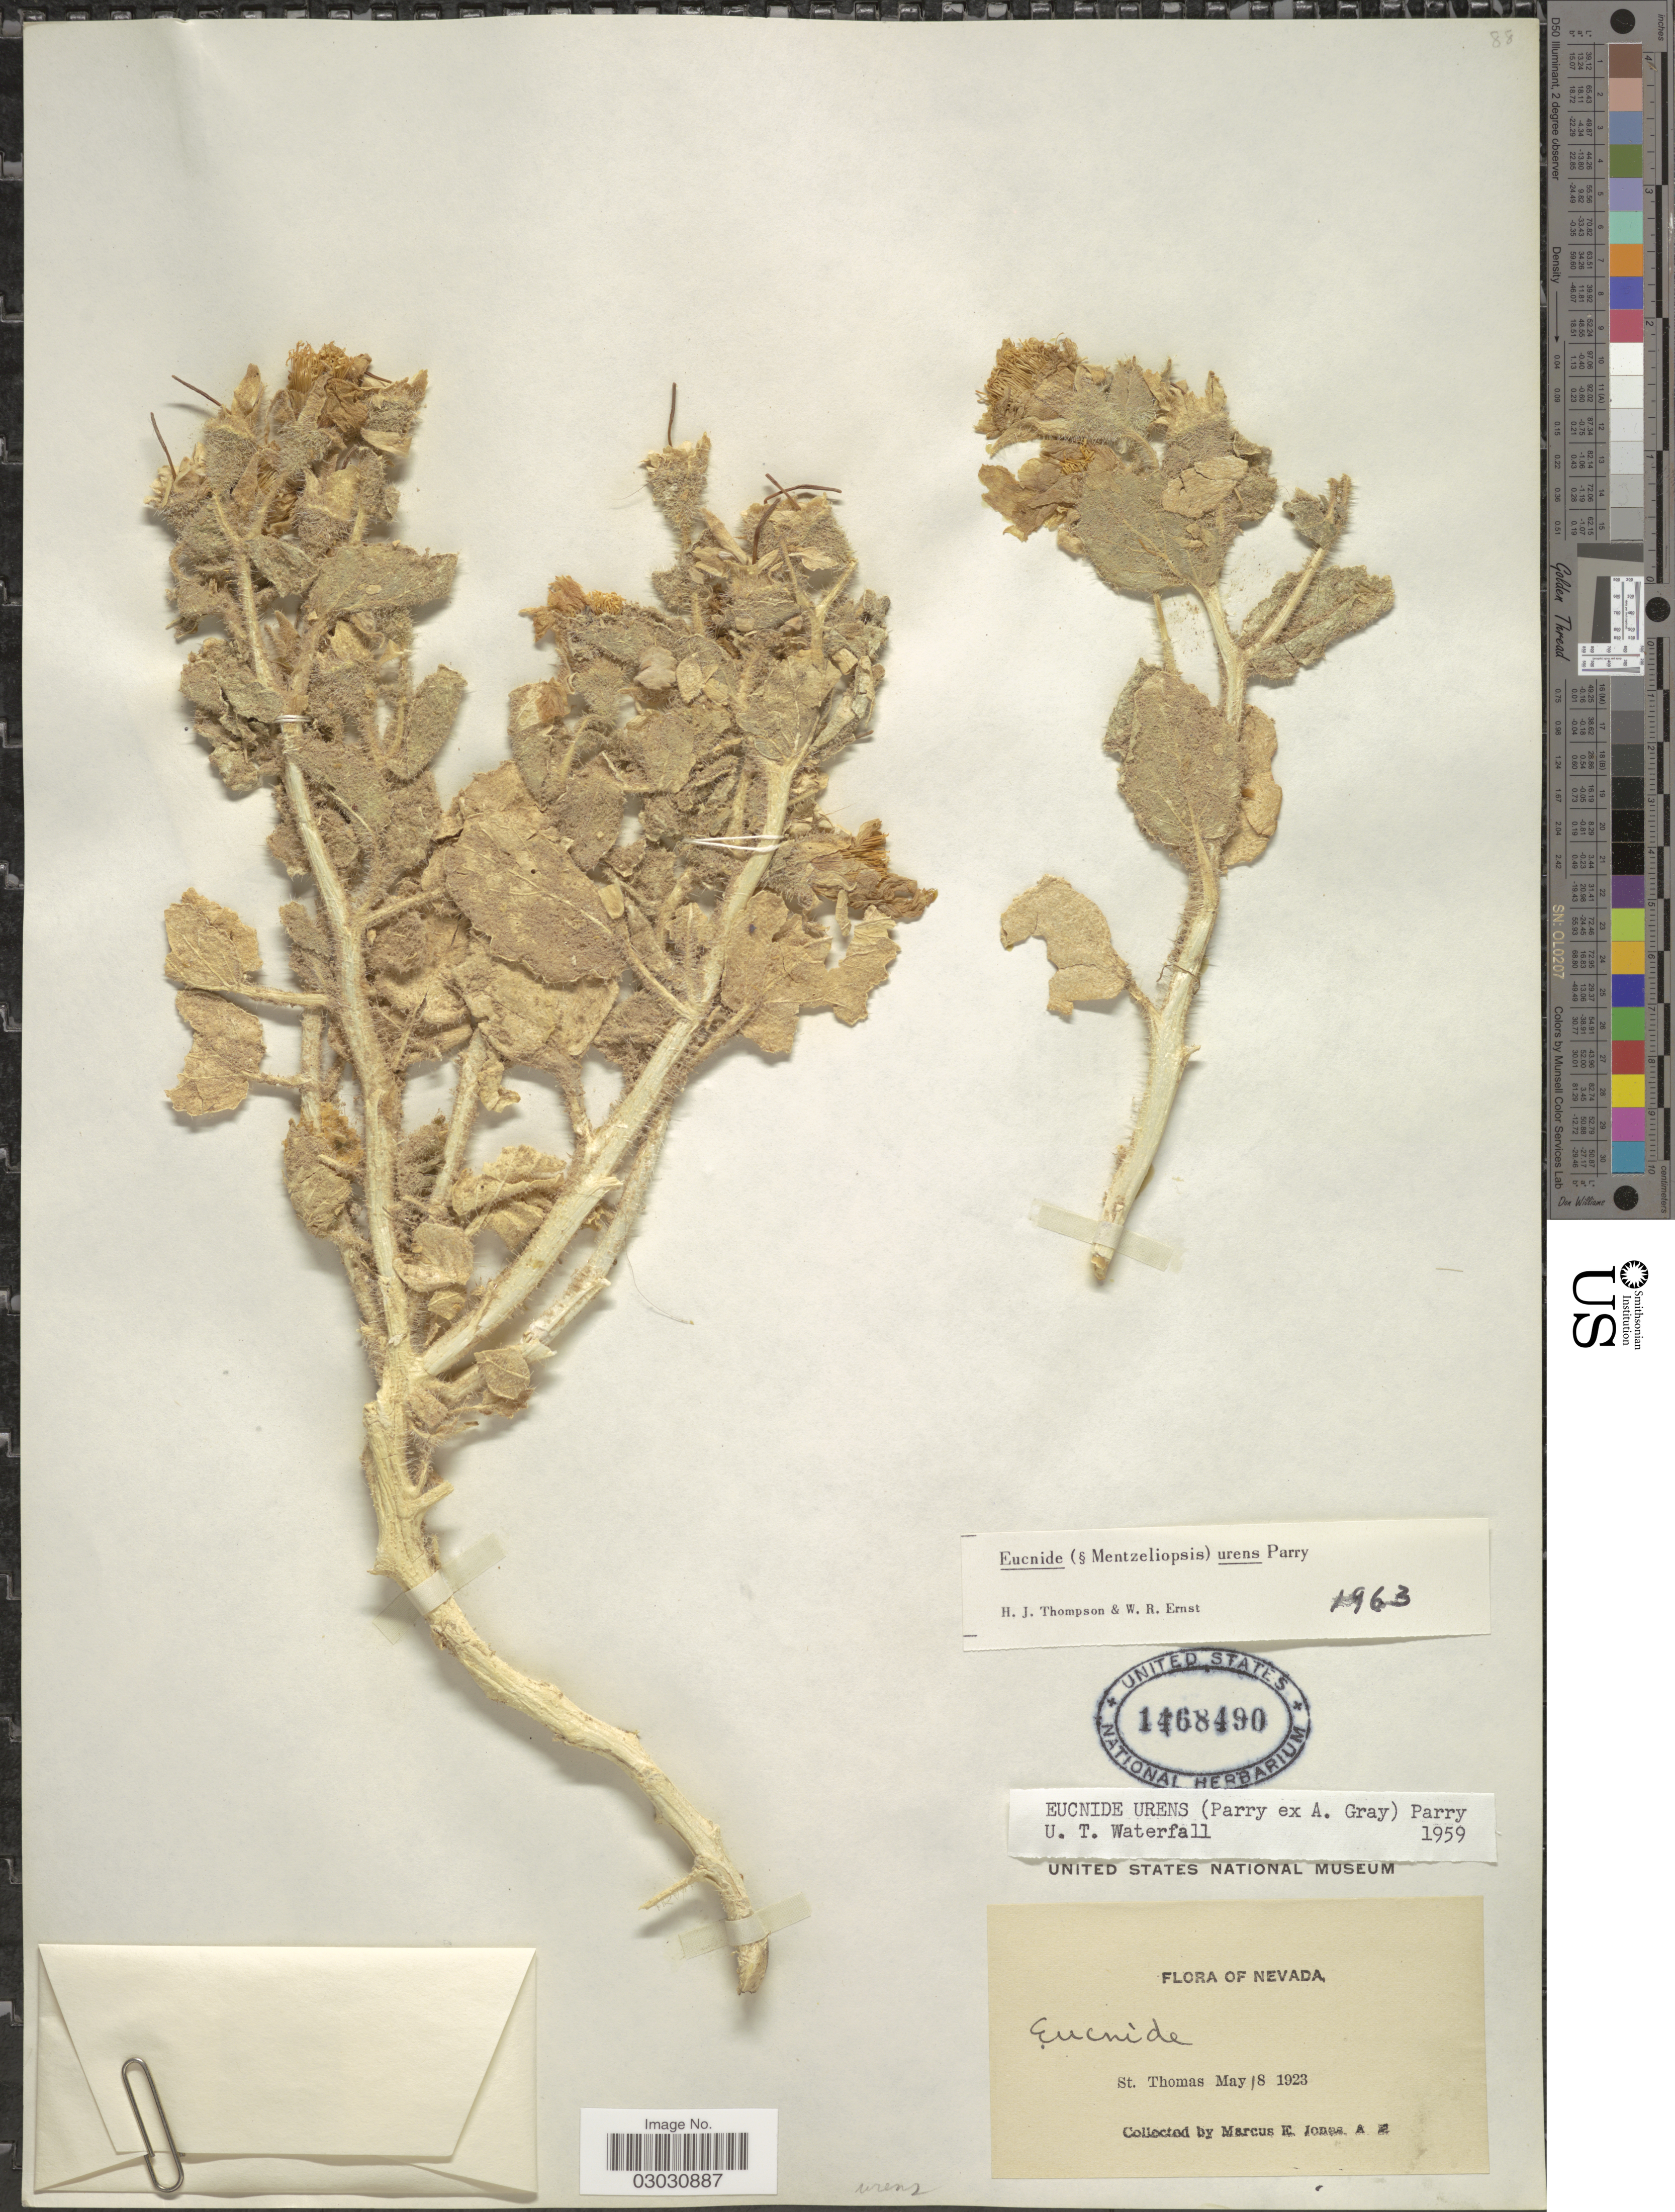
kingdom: Plantae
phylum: Tracheophyta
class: Magnoliopsida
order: Cornales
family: Loasaceae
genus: Eucnide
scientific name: Eucnide urens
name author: Parry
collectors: M. E. Jones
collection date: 1923-05-18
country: United States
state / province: Nevada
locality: St. Thomas.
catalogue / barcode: US 1468490